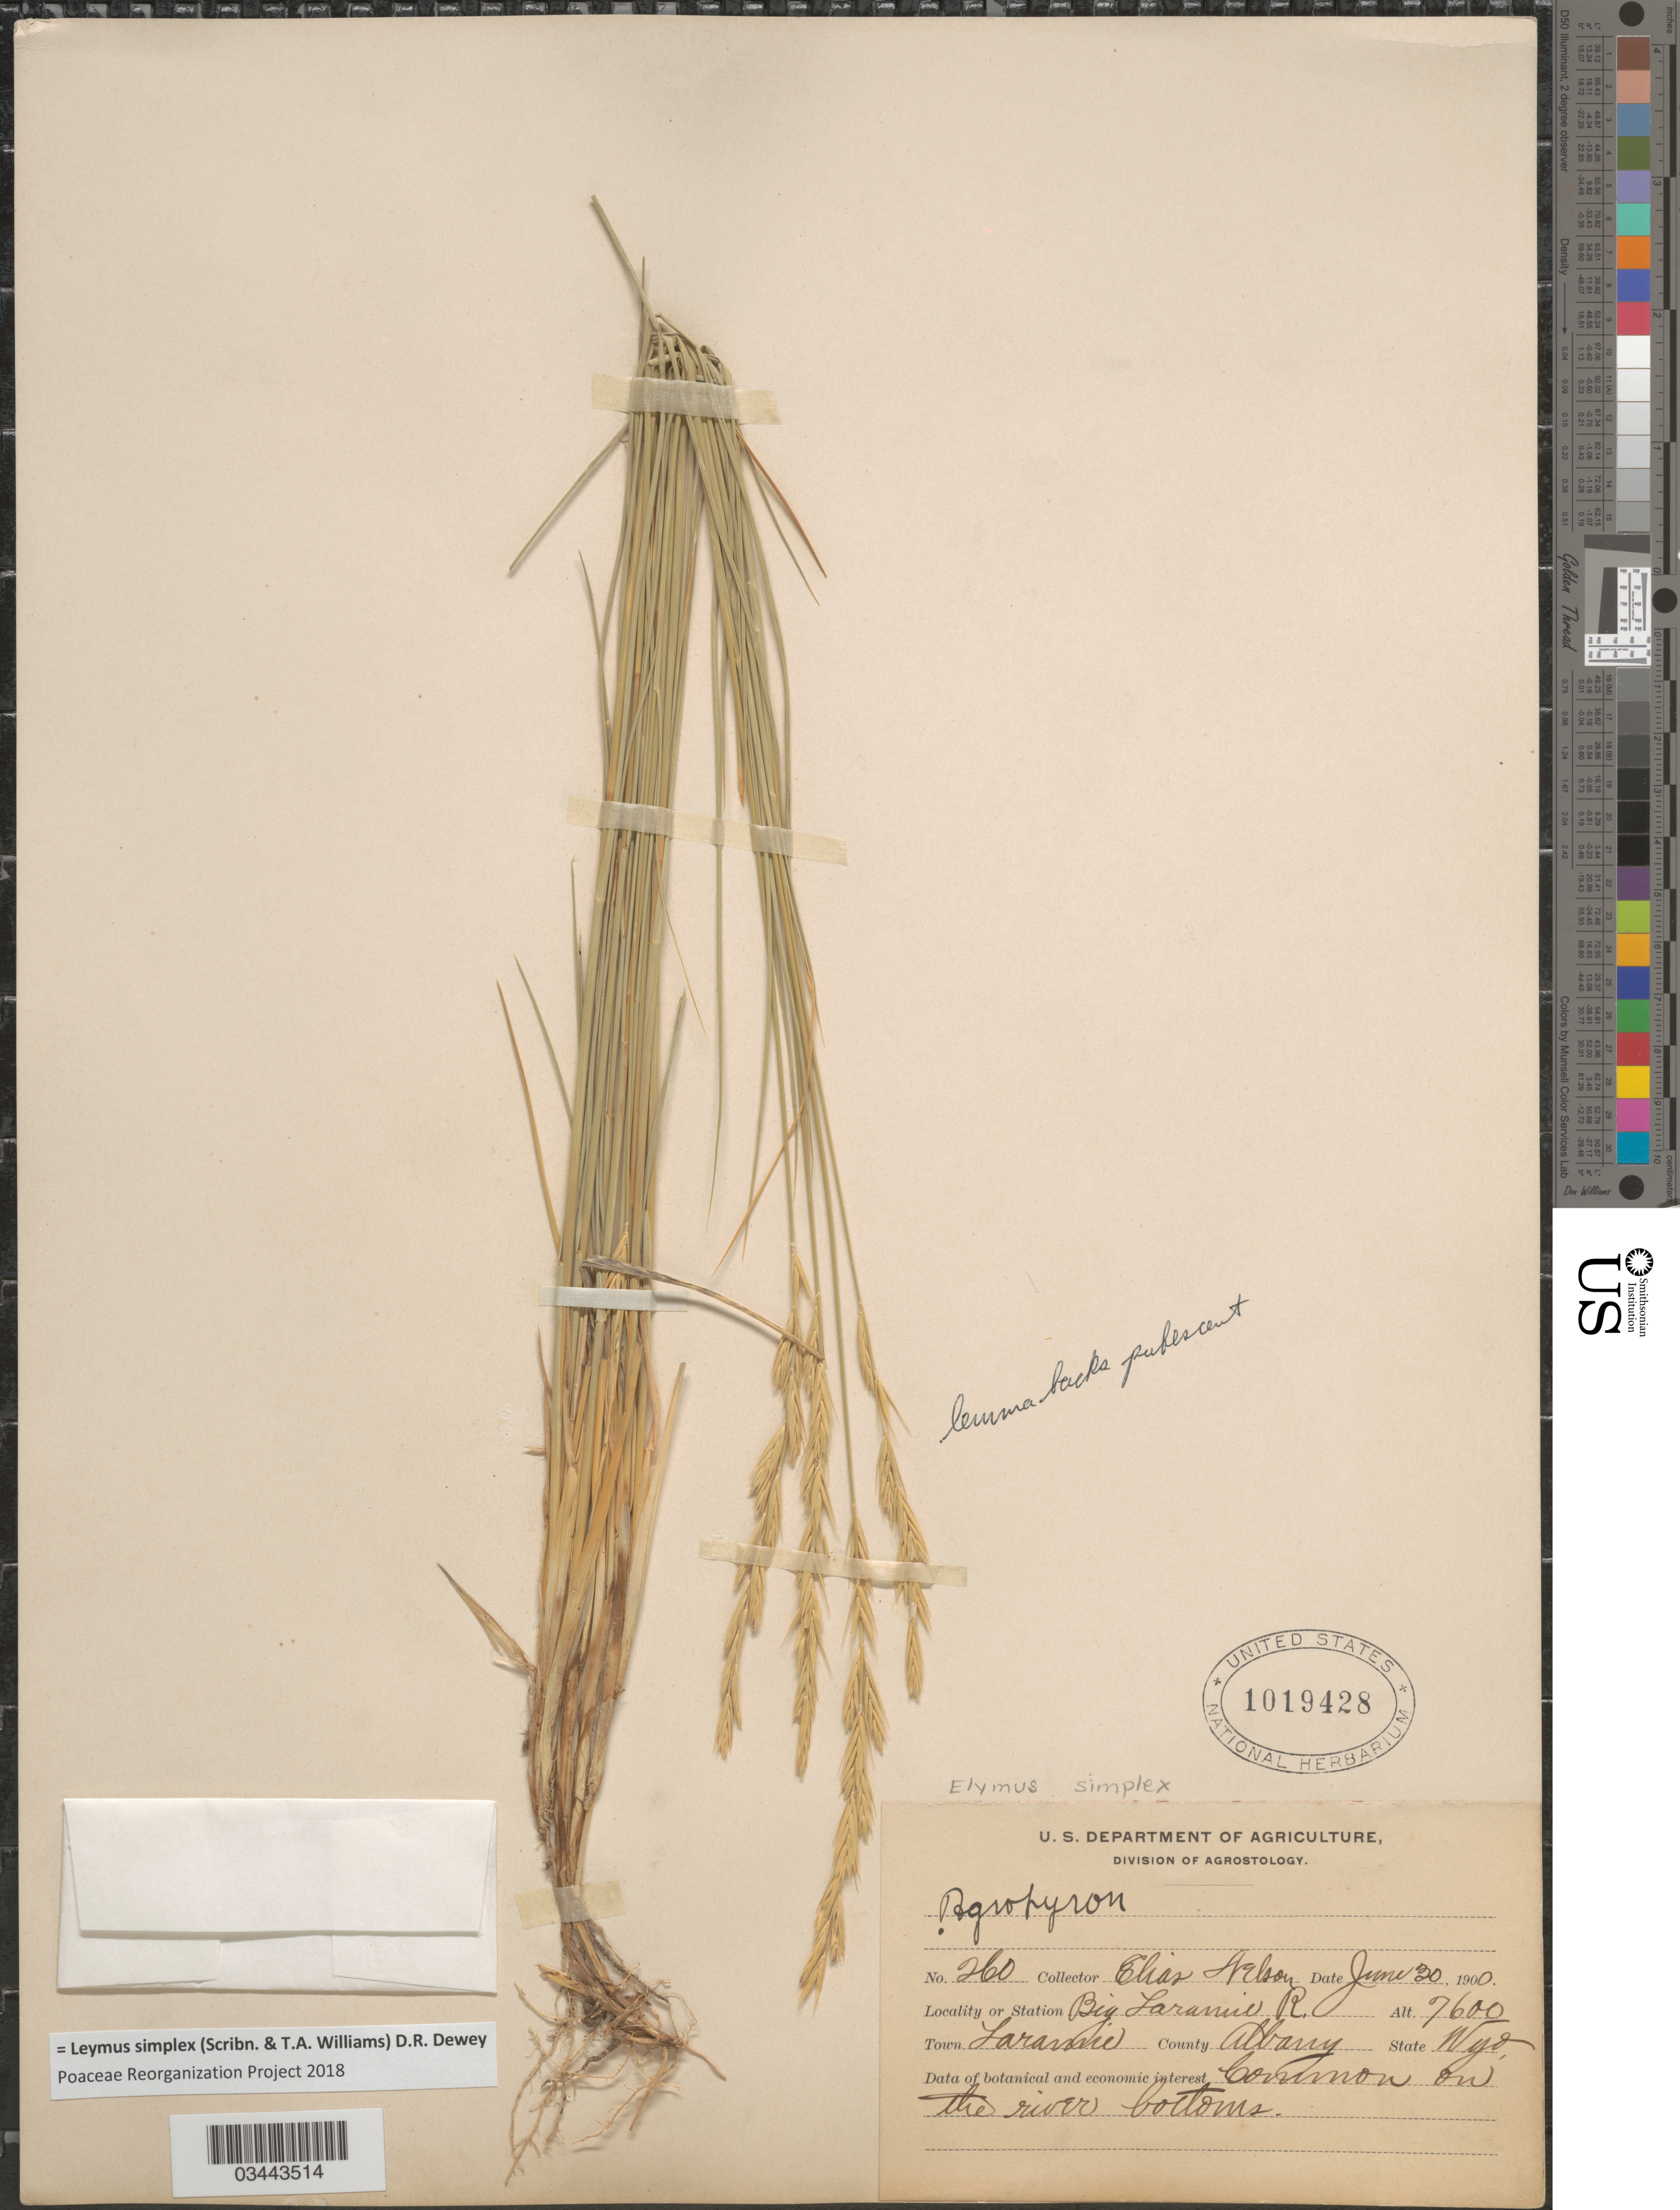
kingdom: Plantae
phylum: Tracheophyta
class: Liliopsida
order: Poales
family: Poaceae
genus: Leymus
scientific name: Leymus simplex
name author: (Scribn. & T.A. Williams) Dewey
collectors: E. Nelson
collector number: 260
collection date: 1900-06-30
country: United States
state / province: Wyoming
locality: Big Laramie R. Town Laramie. County Albany.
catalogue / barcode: US 1019428